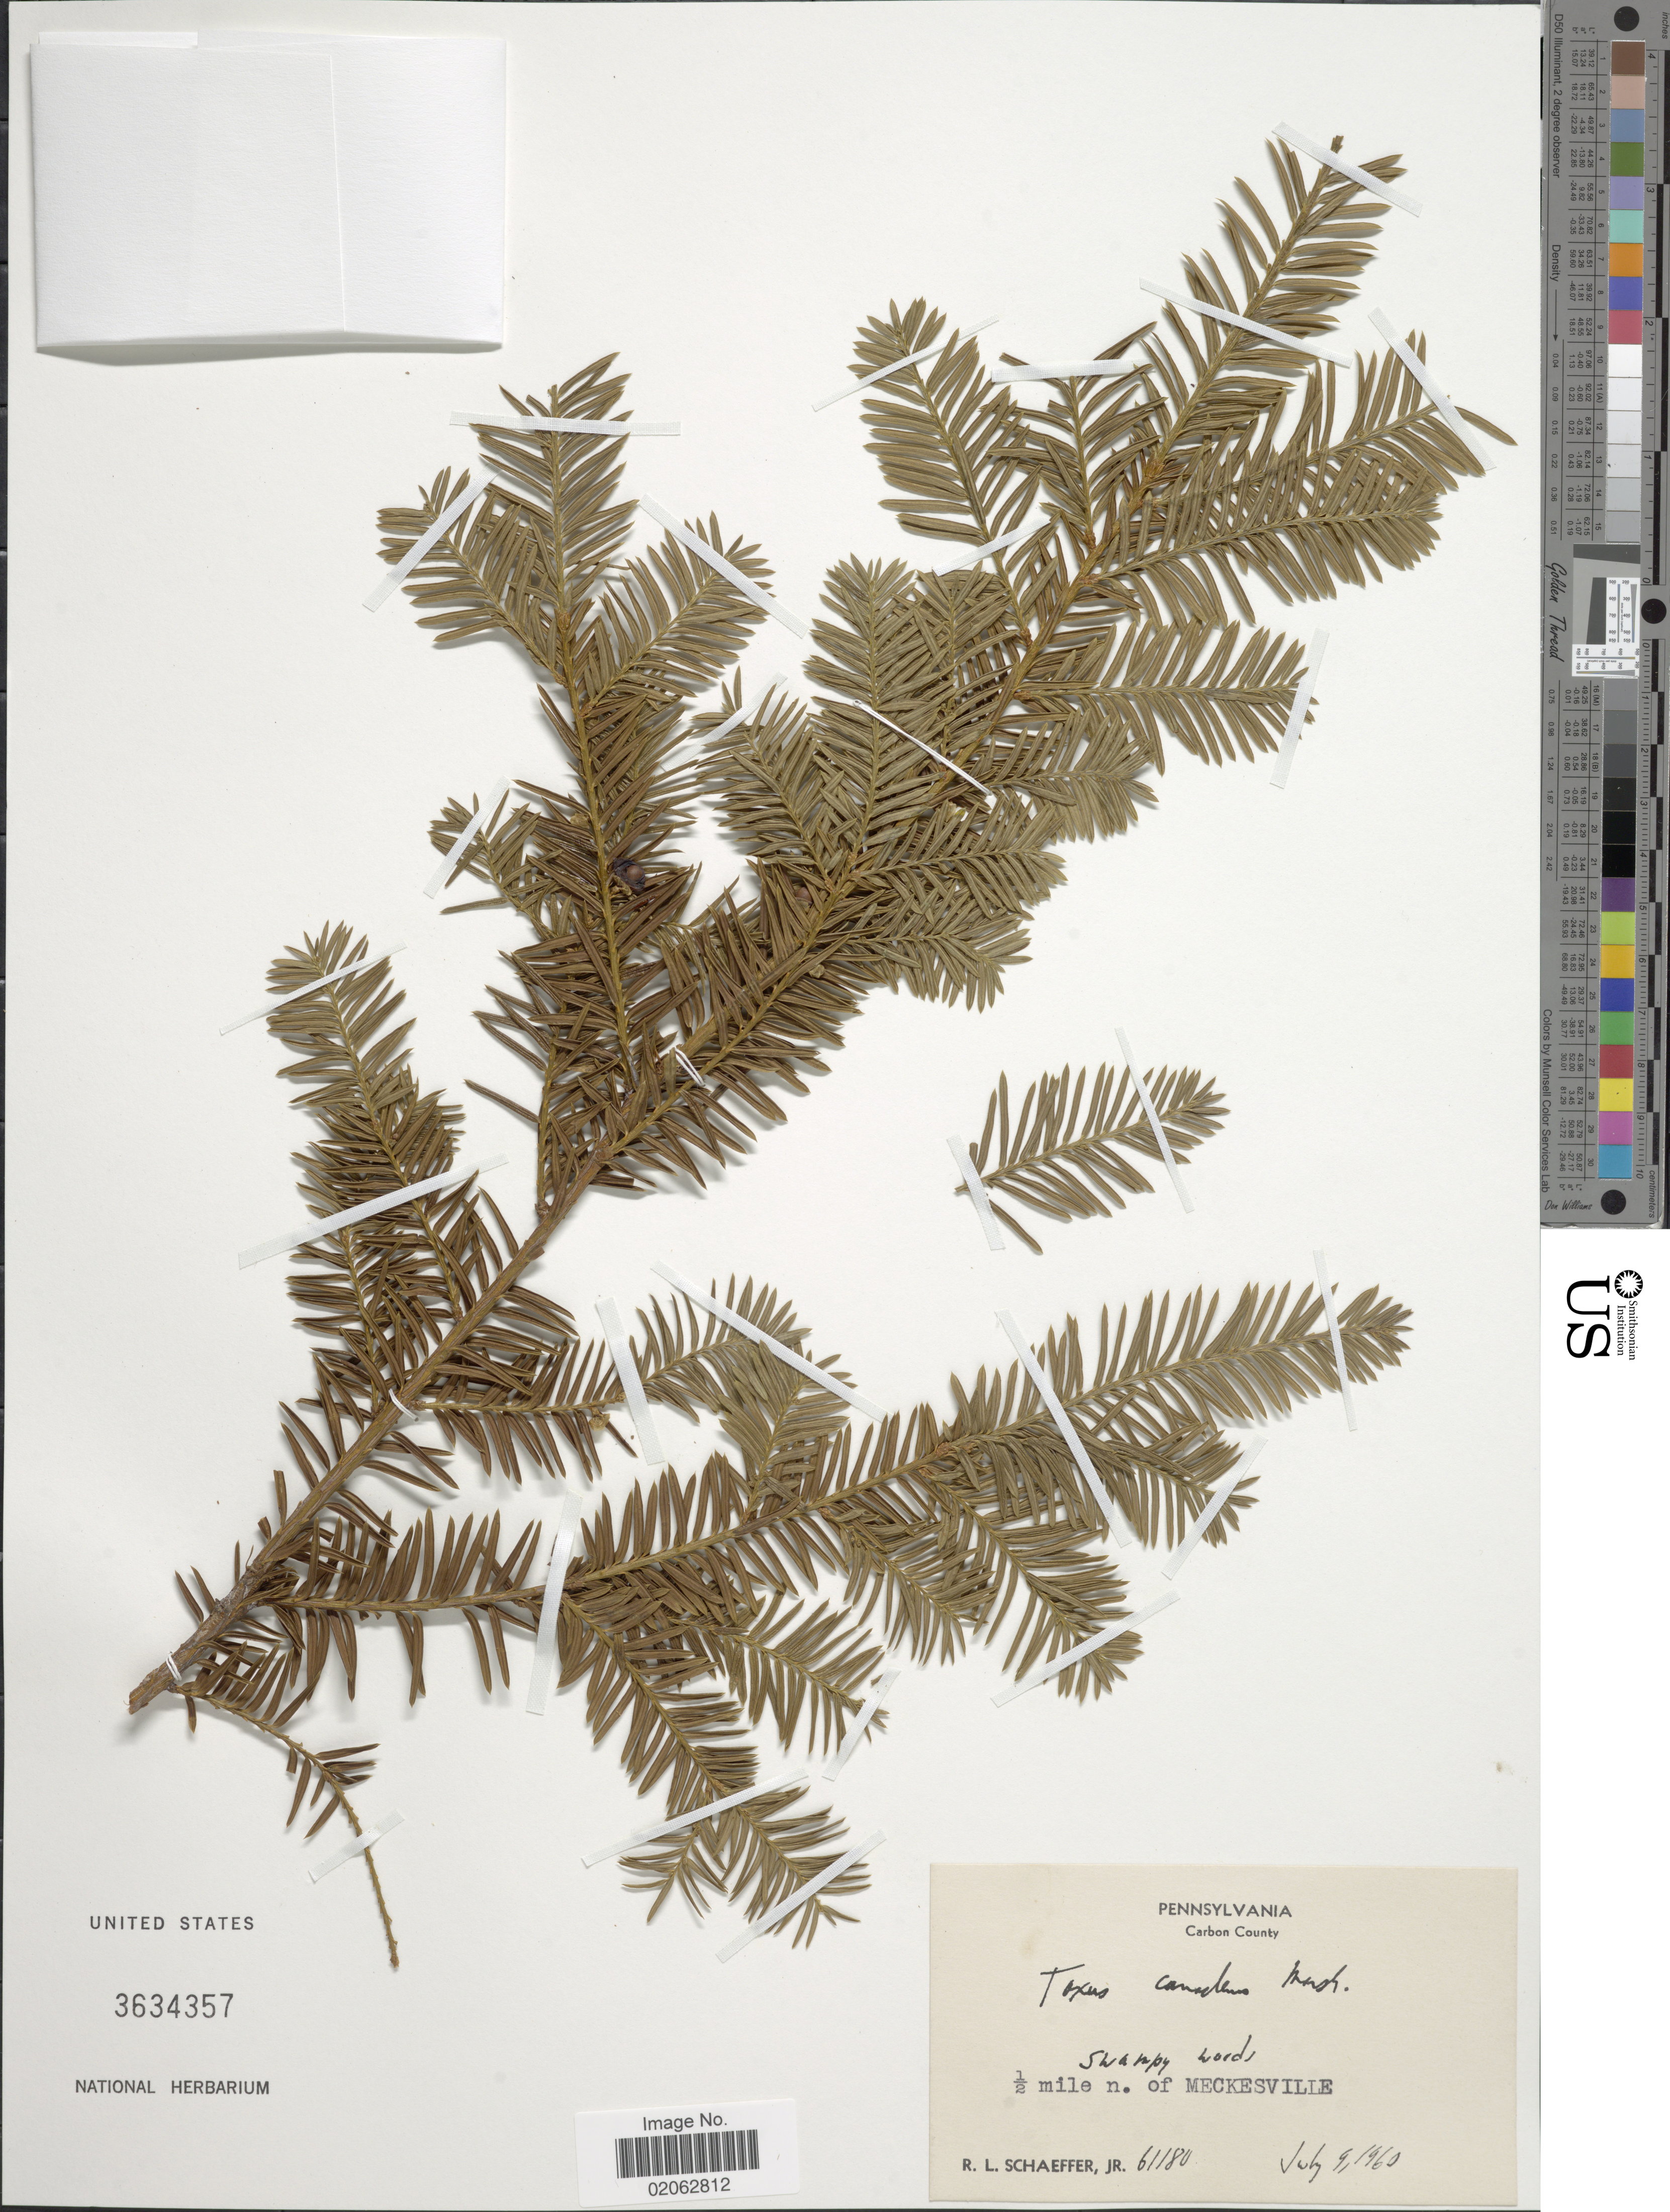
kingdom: Plantae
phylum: Tracheophyta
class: Pinopsida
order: Pinales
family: Taxaceae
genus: Taxus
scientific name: Taxus canadensis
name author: Marshall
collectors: R. L. Schaeffer Jr.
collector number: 61180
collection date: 1960-07-09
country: United States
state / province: Pennsylvania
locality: Carbon County, ½ mile n, of Meckesville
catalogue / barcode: US 3634357